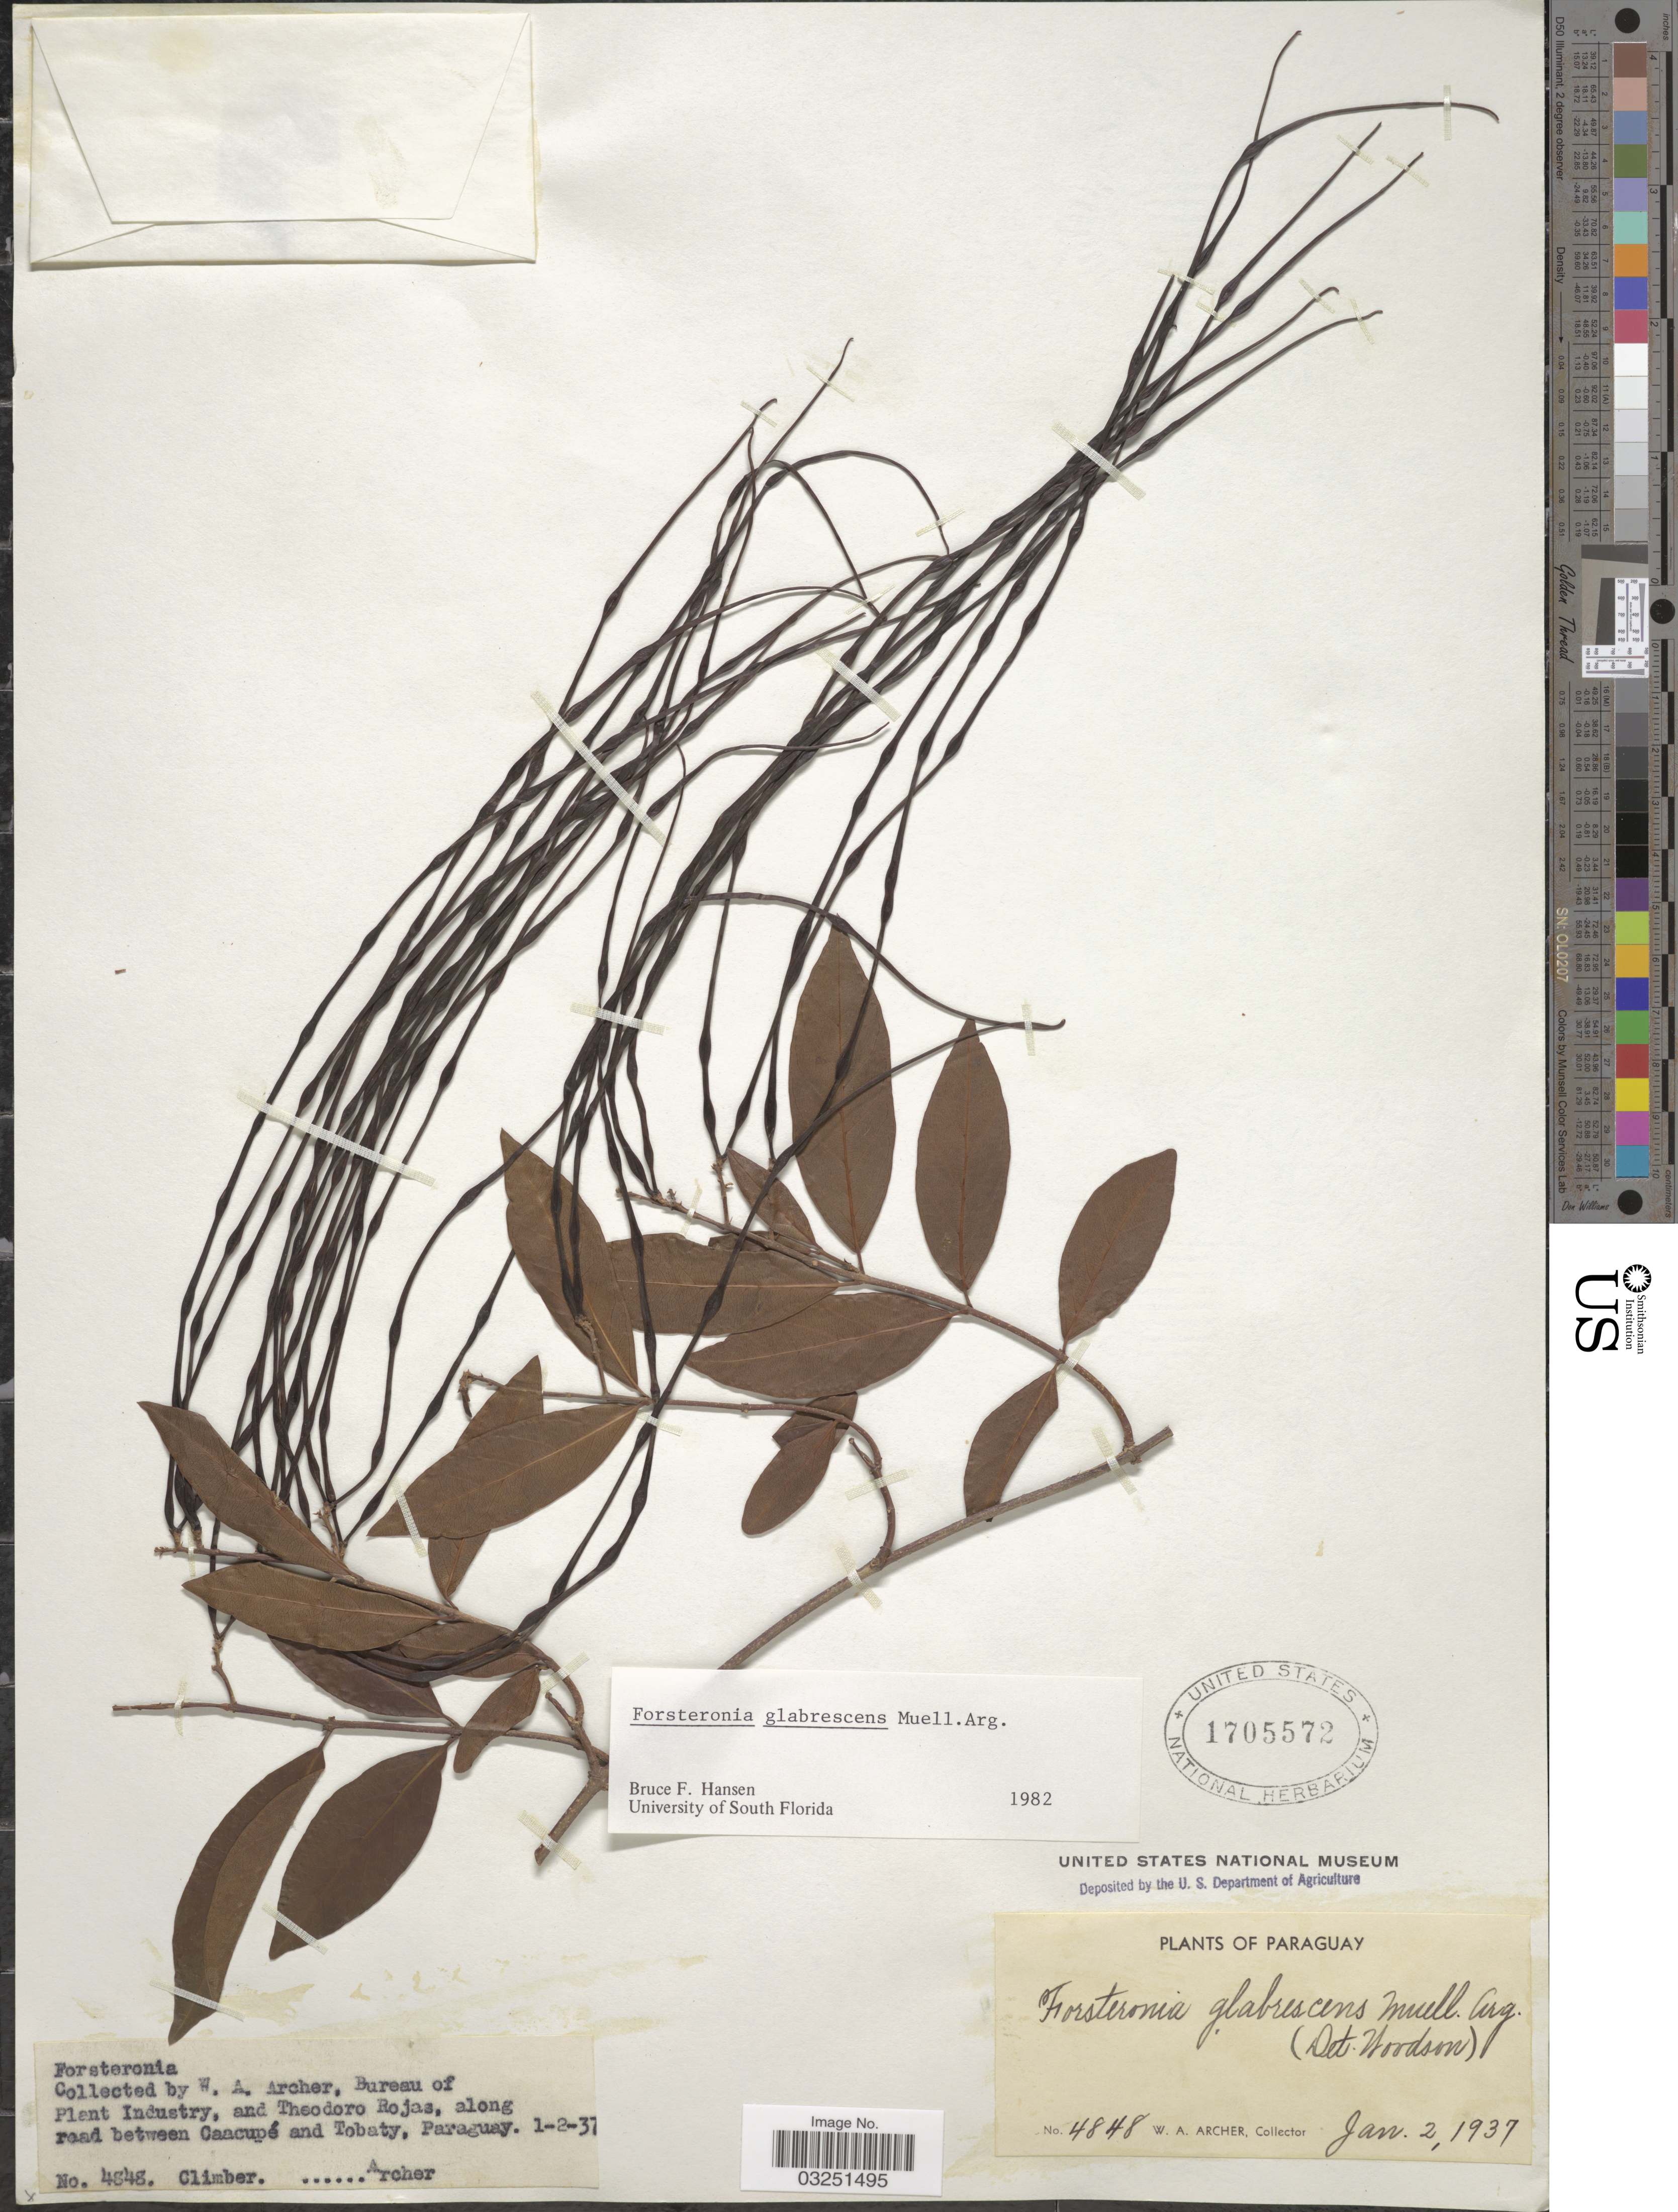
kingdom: Plantae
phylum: Tracheophyta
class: Magnoliopsida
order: Gentianales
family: Apocynaceae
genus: Forsteronia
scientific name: Forsteronia glabrescens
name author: Müll. Arg.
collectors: W. Archer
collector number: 4848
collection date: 1937-01-02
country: Paraguay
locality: Plant Industry, and Theodoro Rojas, along road between Caacupé and Tobaty.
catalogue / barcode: US 1705572